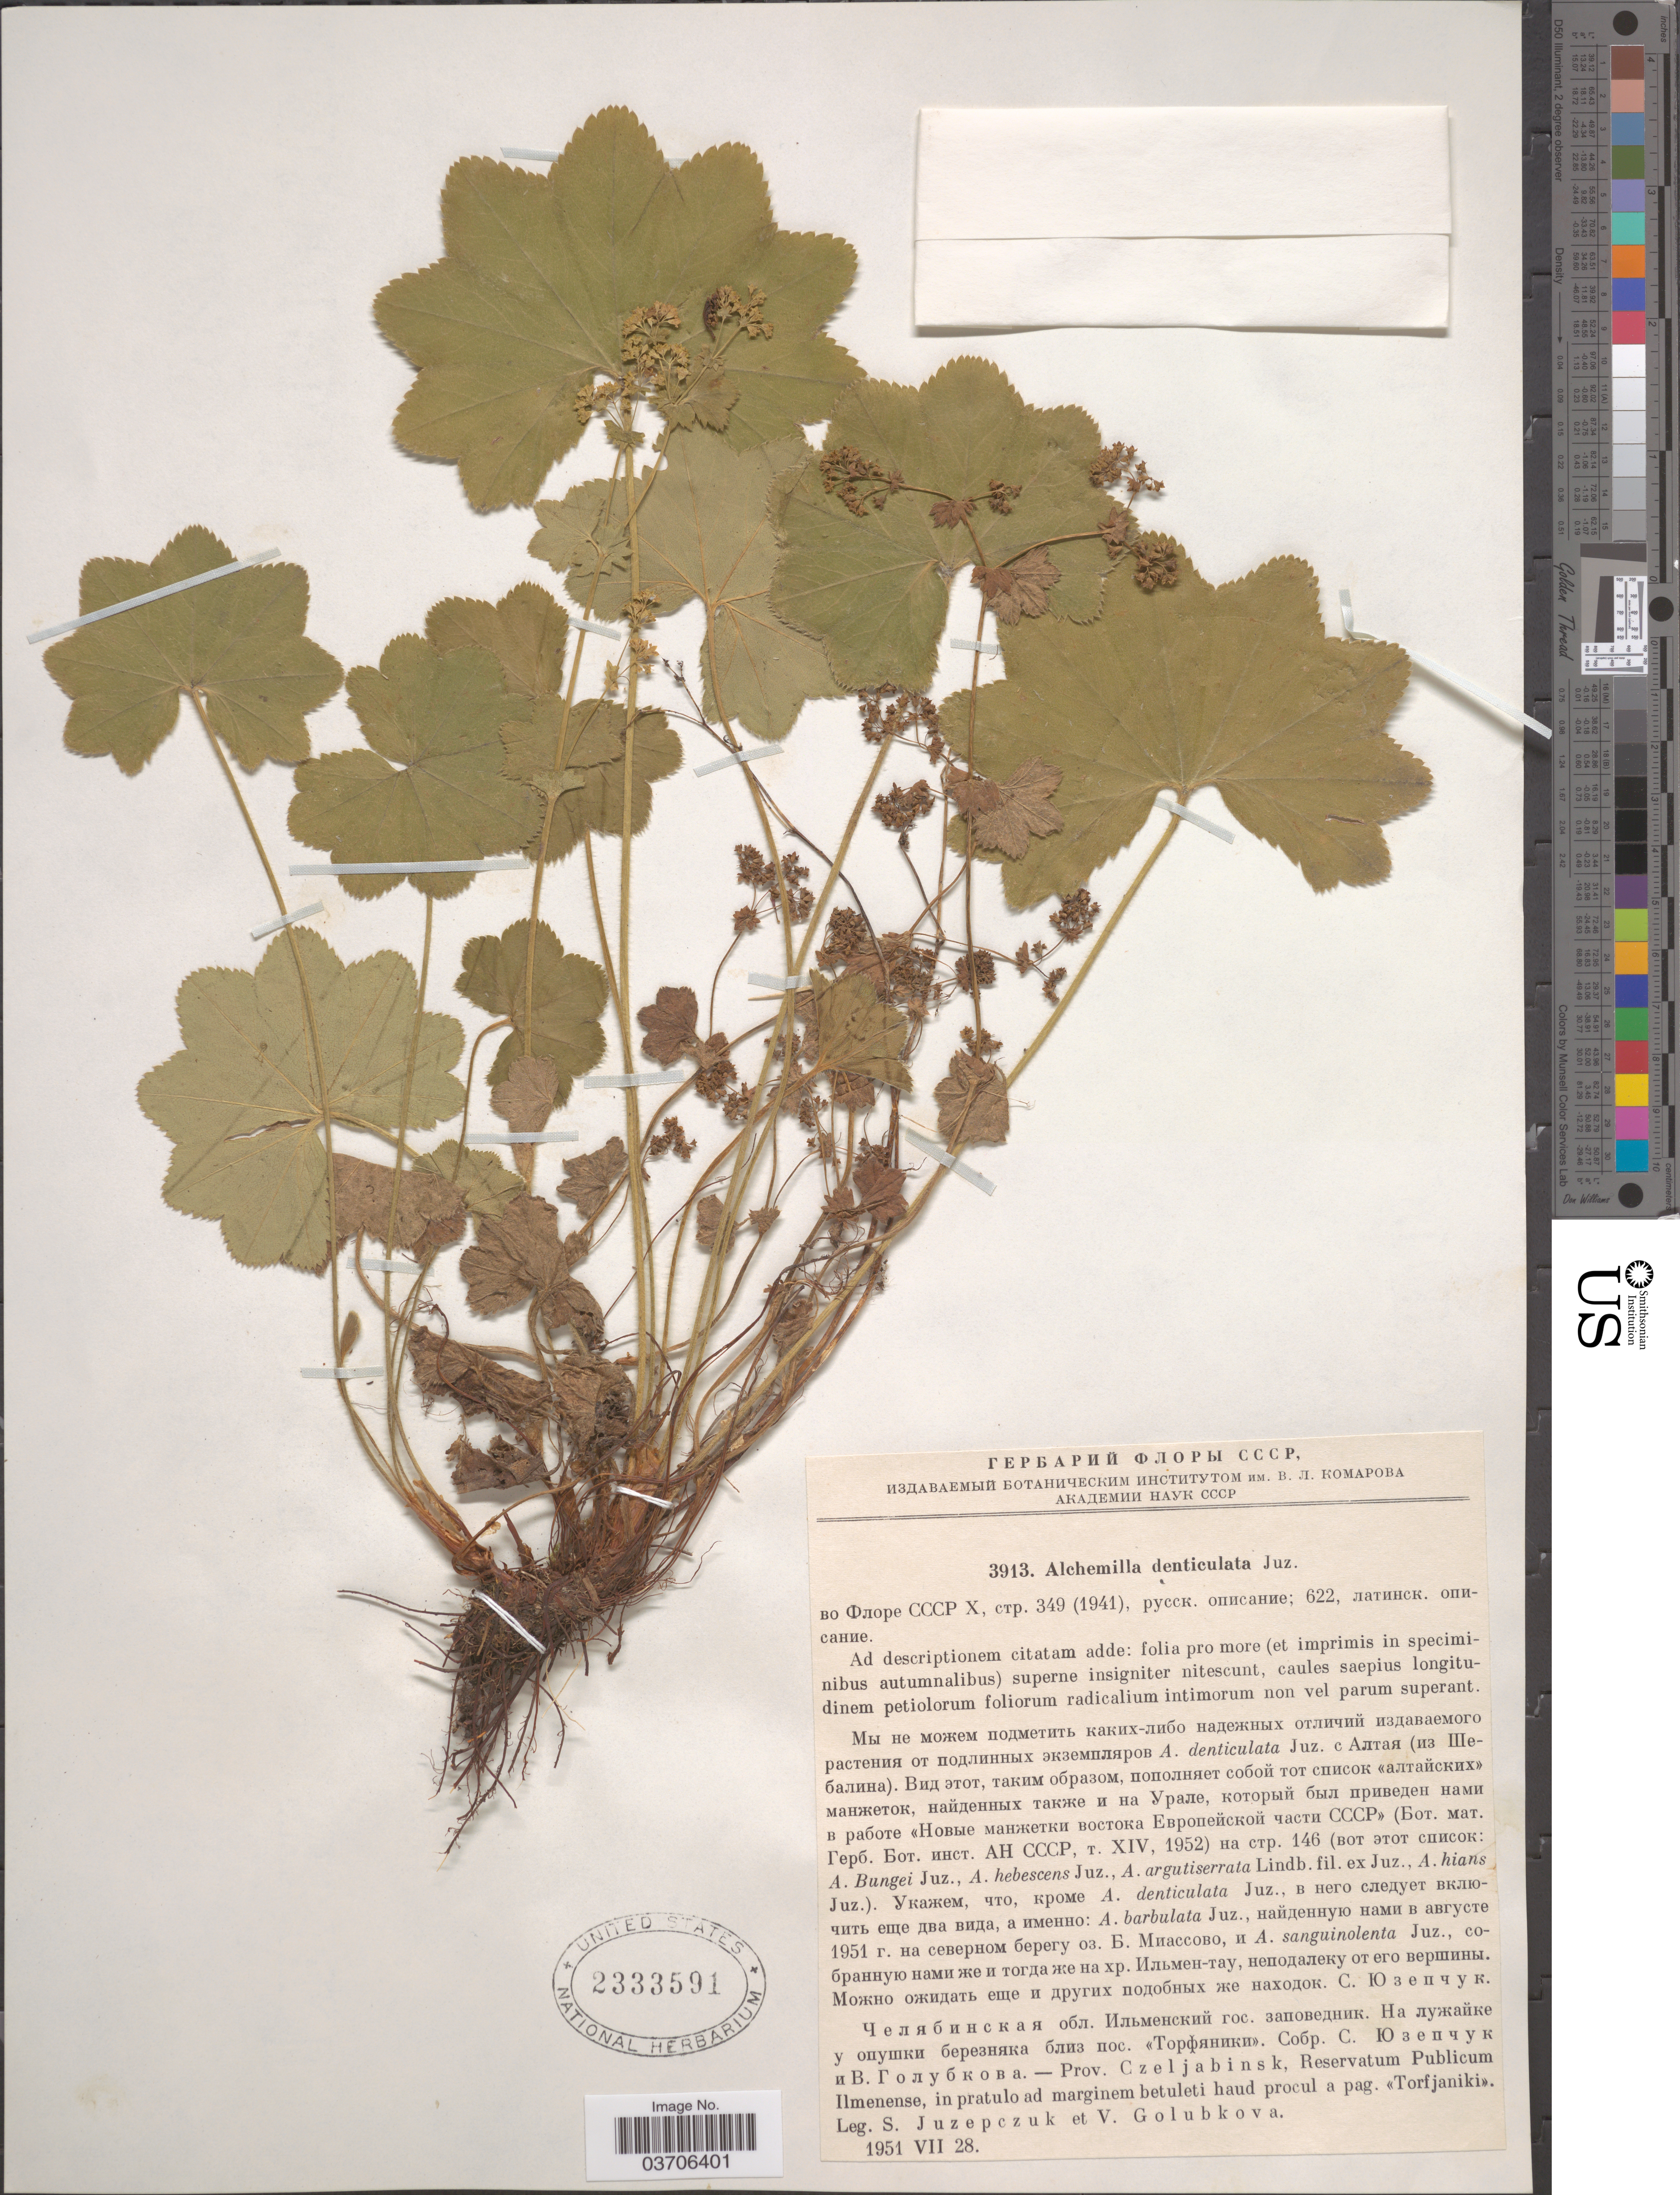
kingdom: Plantae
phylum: Tracheophyta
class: Magnoliopsida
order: Rosales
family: Rosaceae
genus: Alchemilla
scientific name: Alchemilla denticulata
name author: Juz.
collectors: S. V. Juzepczuk & V. F. Golubkova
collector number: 3913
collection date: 1951-07-28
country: Russian Federation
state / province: Chelyabinsk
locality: Prov. Czeljabinsk, Reservatum Publicum Ilmenense, in pratulo ad marginem betuleti haud procul a pag. <<Torfjaniki>>.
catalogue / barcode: US 2333591